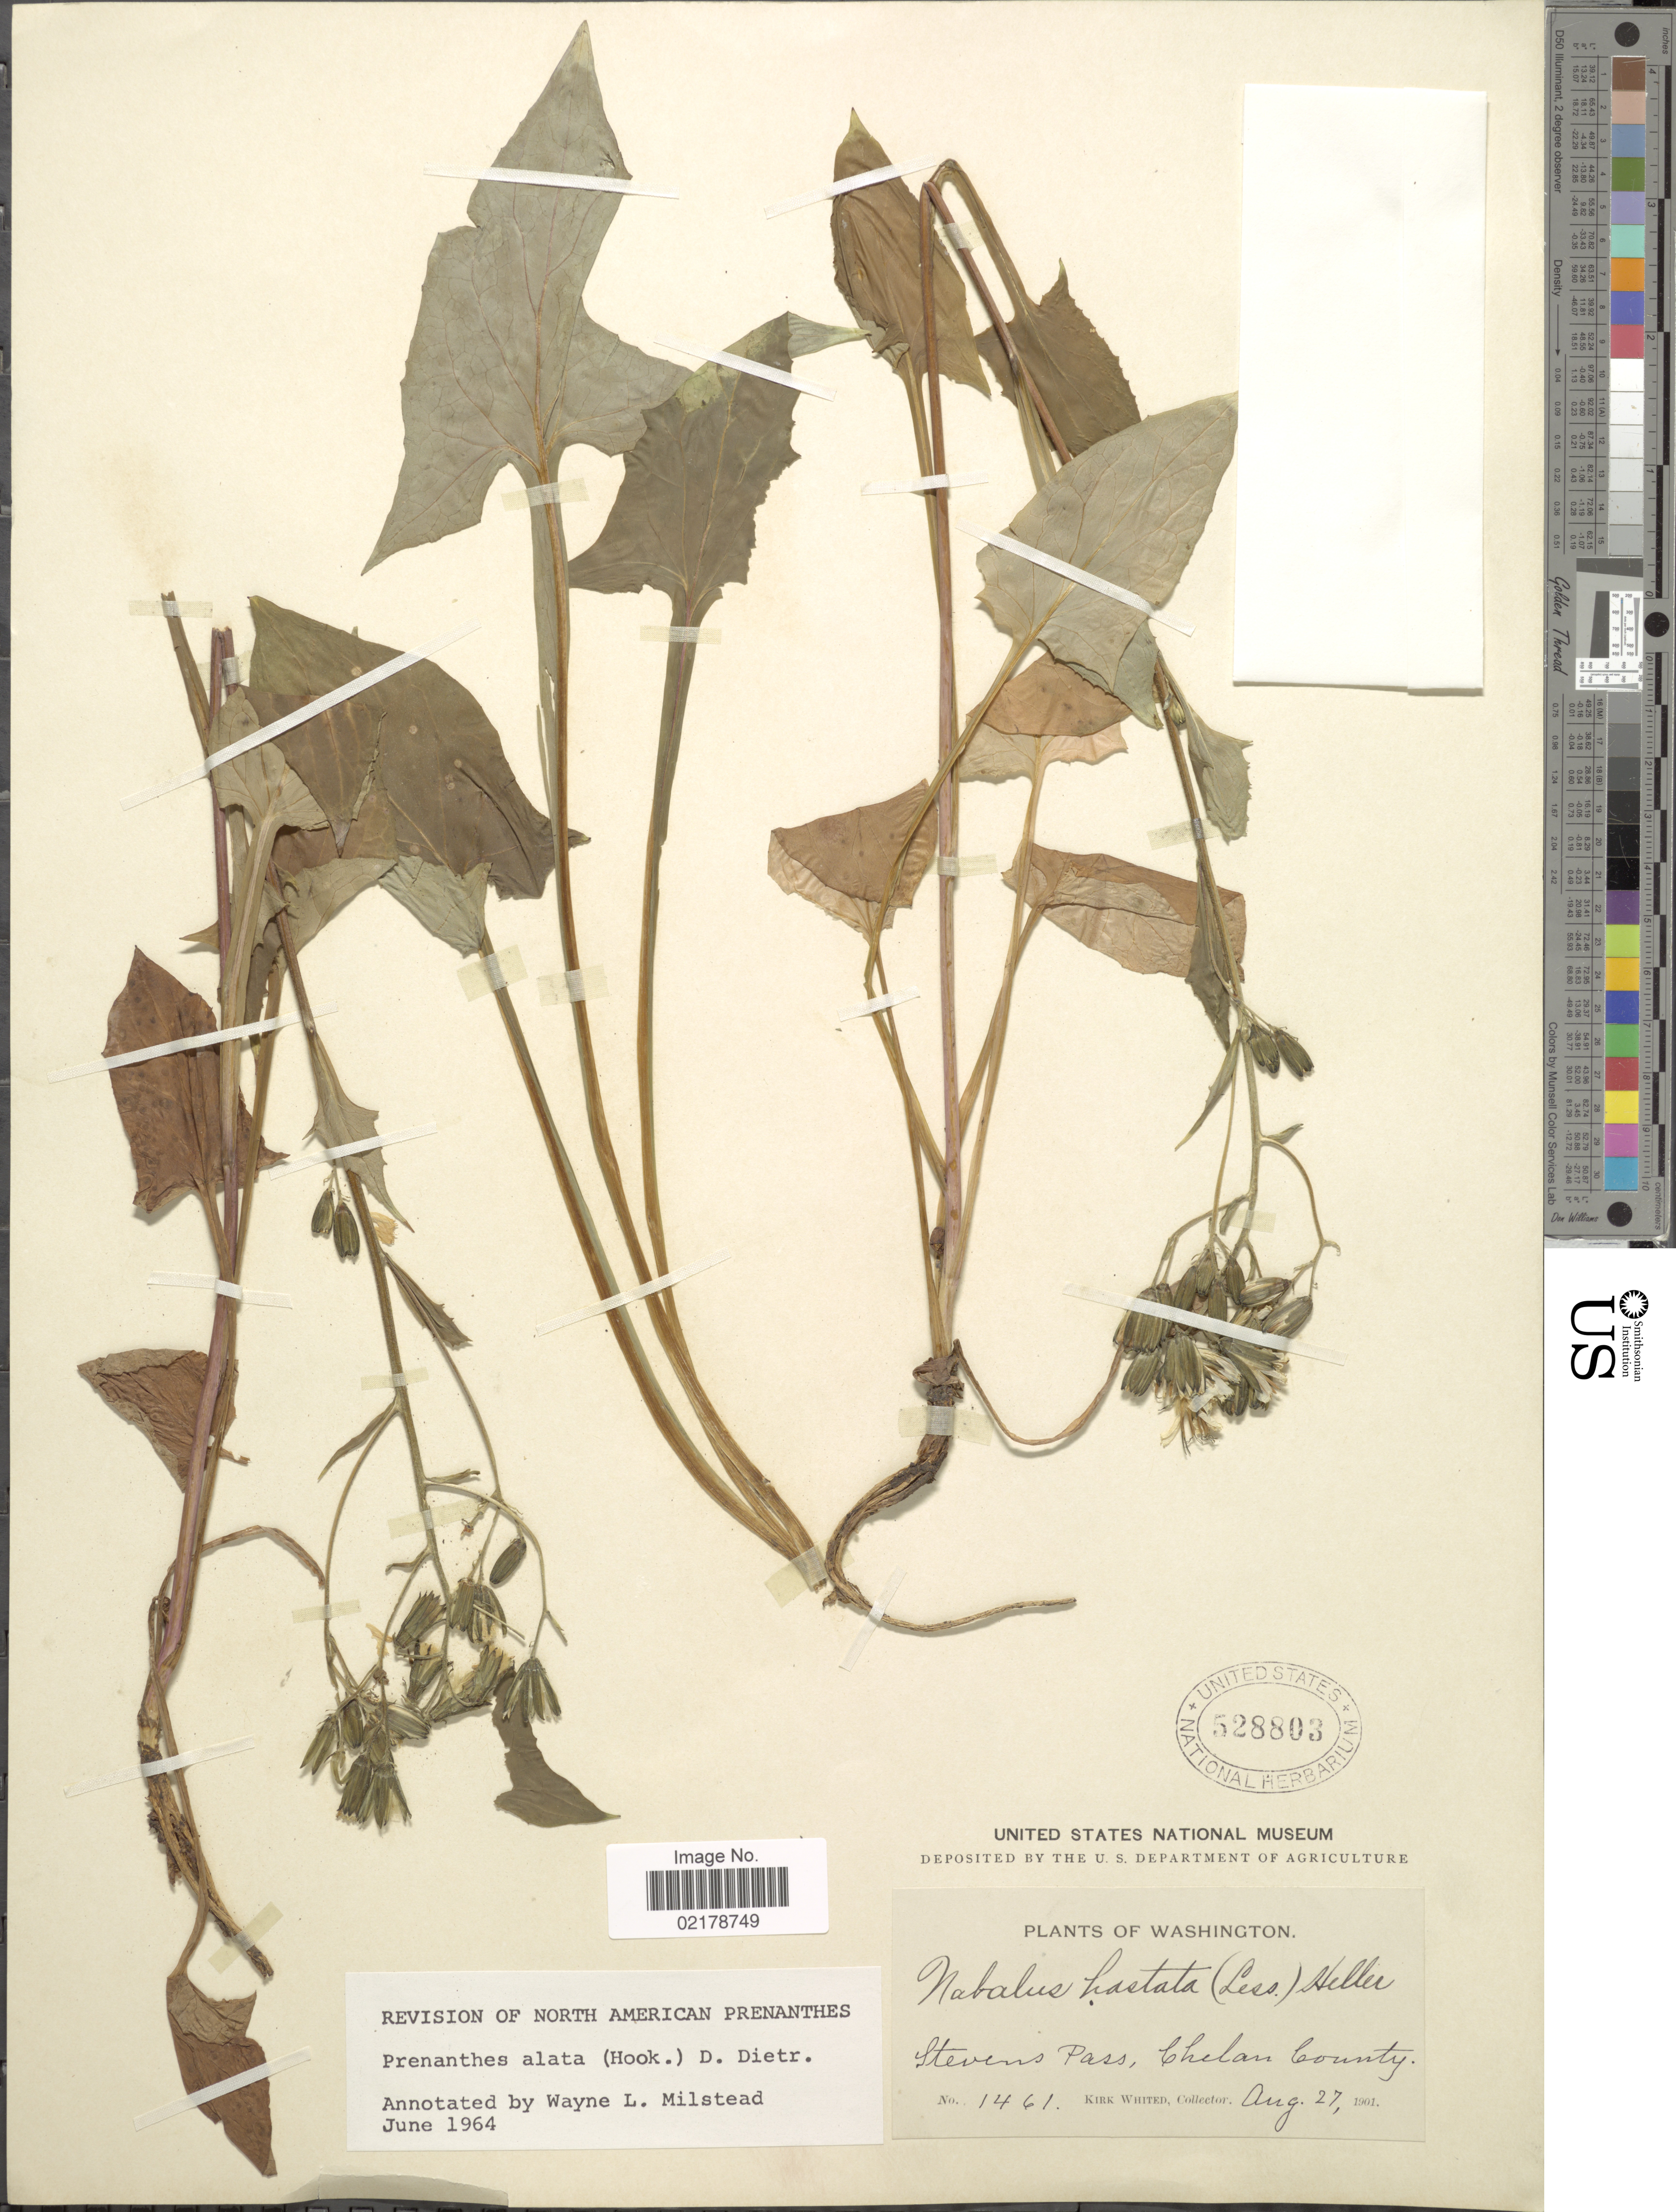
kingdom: Plantae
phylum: Tracheophyta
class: Magnoliopsida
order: Asterales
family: Asteraceae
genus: Nabalus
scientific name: Nabalus alatus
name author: Hook.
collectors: K. Whited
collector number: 1461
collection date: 1901-08-27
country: United States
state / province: Washington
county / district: Chelan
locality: Stevens Pass, Chelan County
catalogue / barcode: US 528803